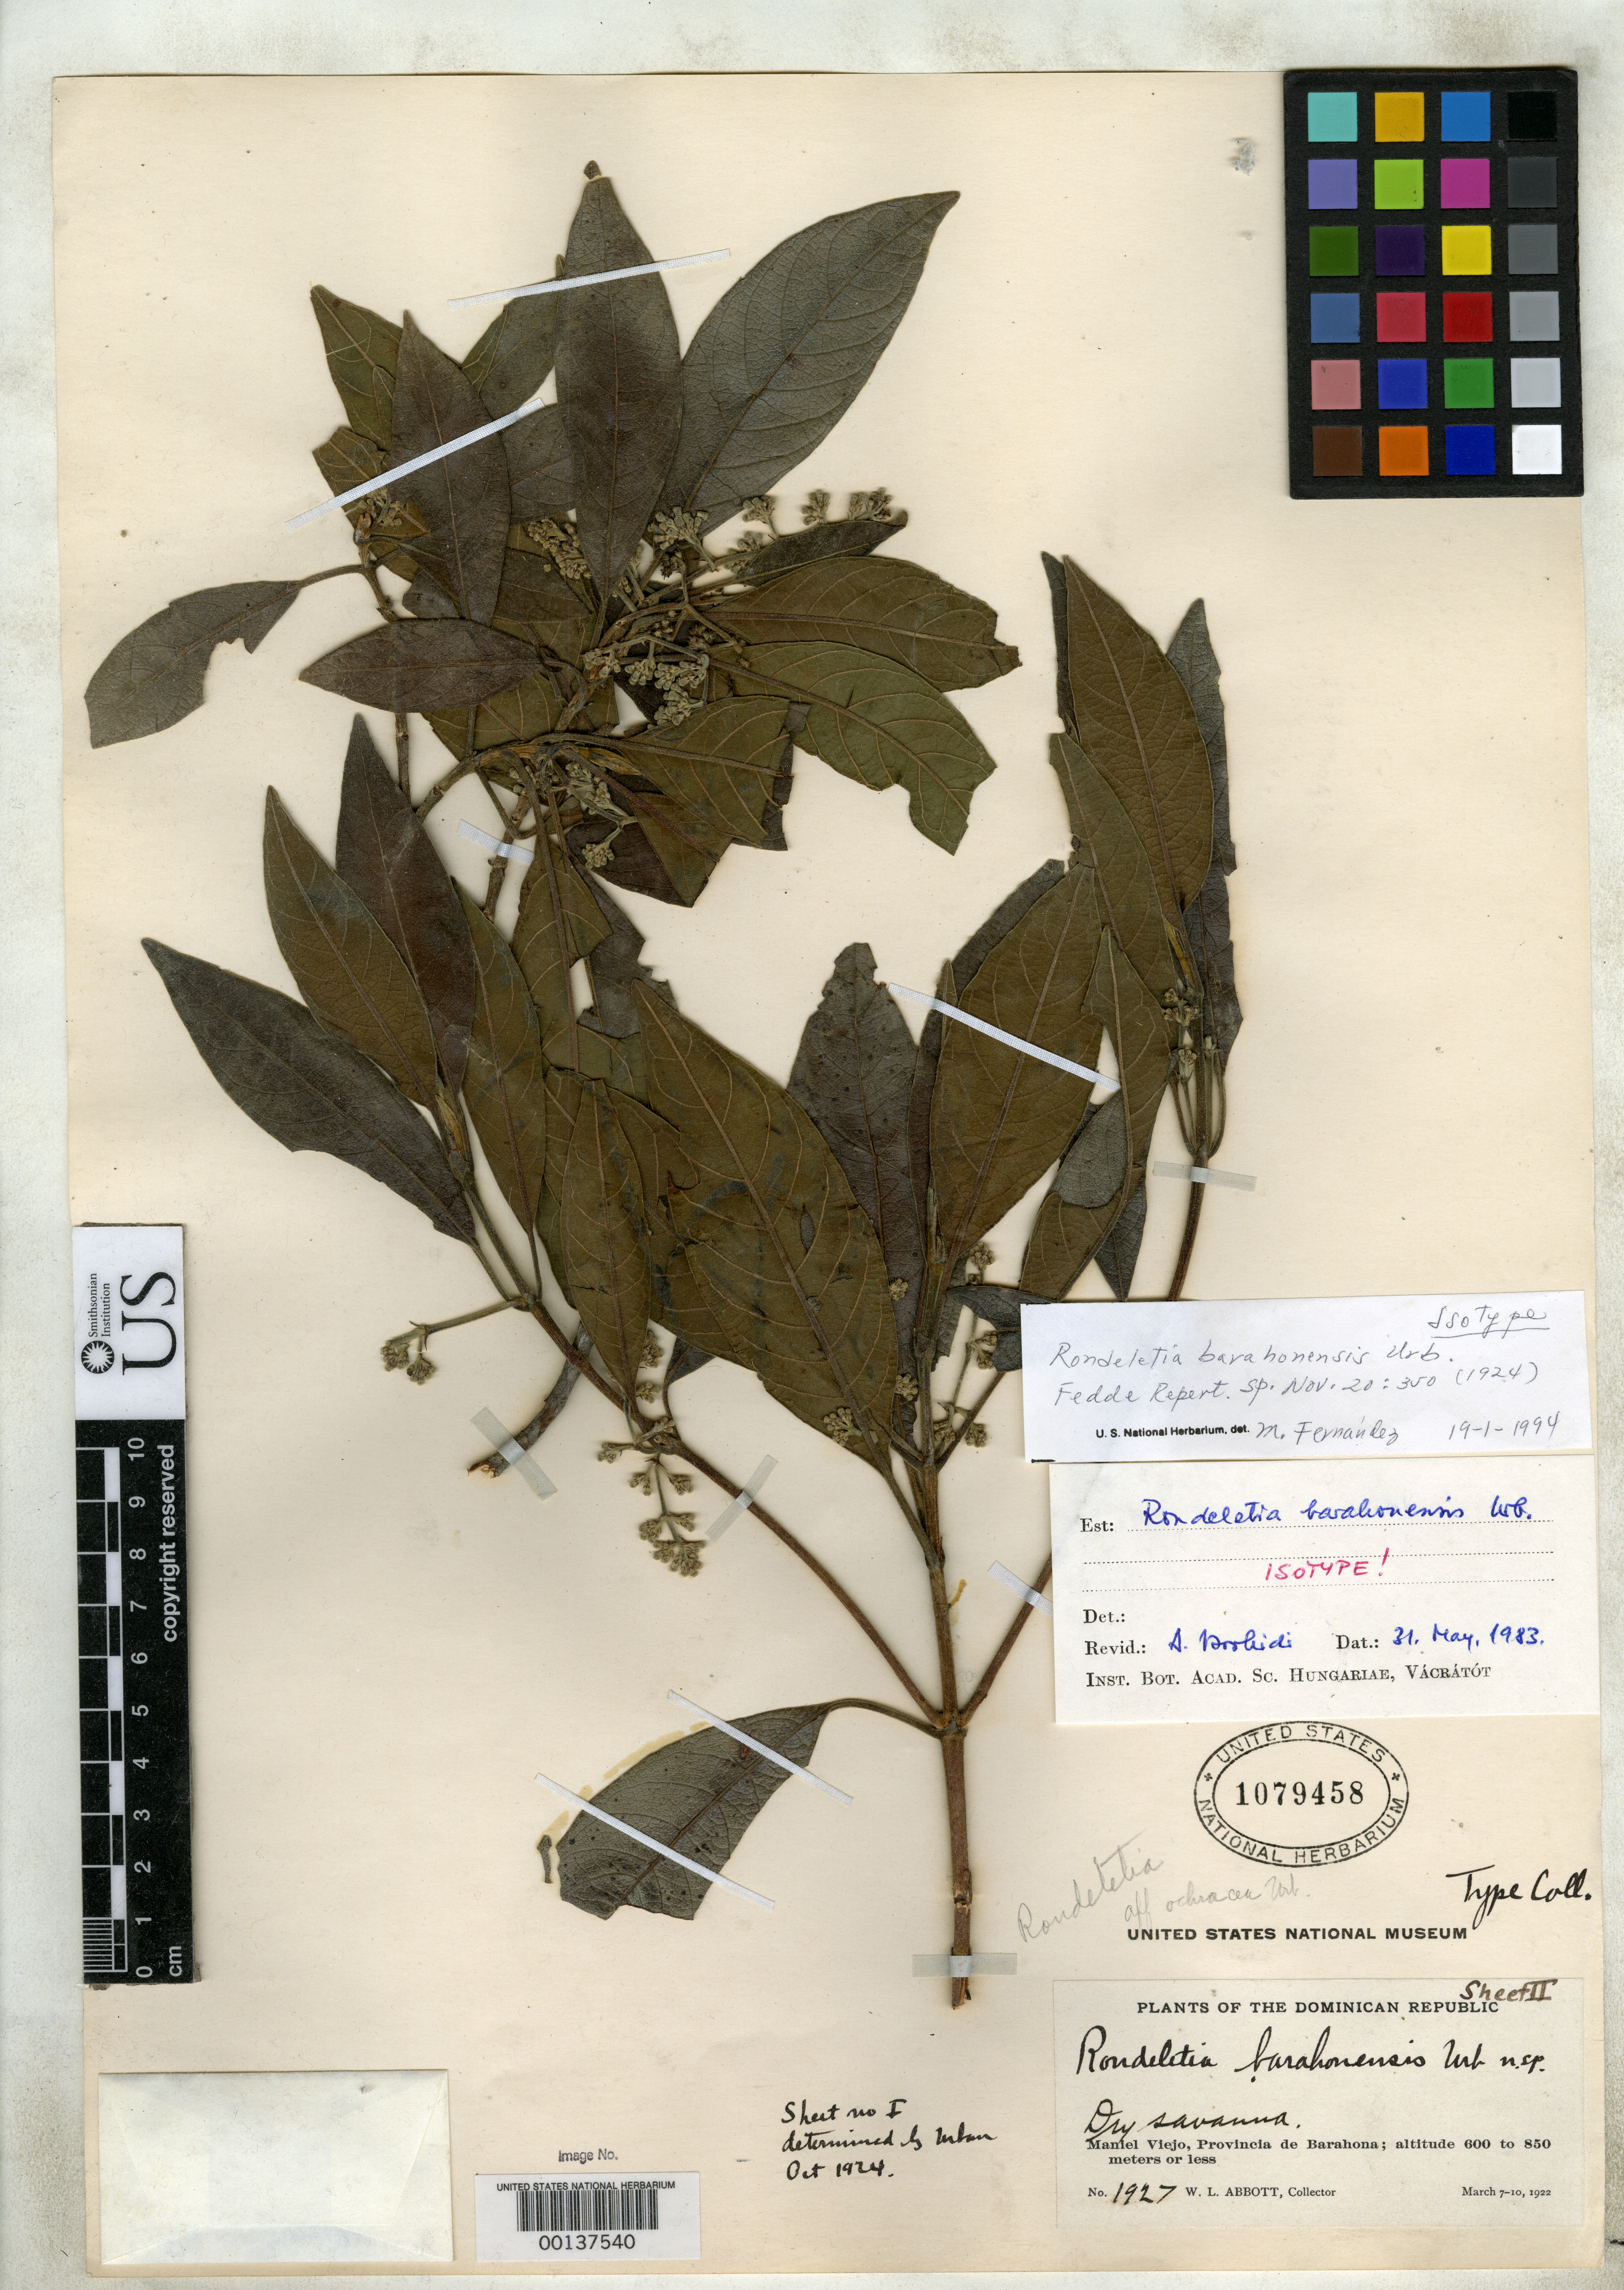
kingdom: Plantae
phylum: Tracheophyta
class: Magnoliopsida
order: Gentianales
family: Rubiaceae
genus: Rondeletia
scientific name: Rondeletia barahonensis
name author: Urb.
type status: Isotype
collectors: W. L. Abbott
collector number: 1927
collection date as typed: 07 Mar 1922 to 10 Mar 1922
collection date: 1922-03-07/1922-03-10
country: Dominican Republic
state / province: Barahona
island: Hispaniola Island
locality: Near Maniel Viejo.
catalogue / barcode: US 1079458